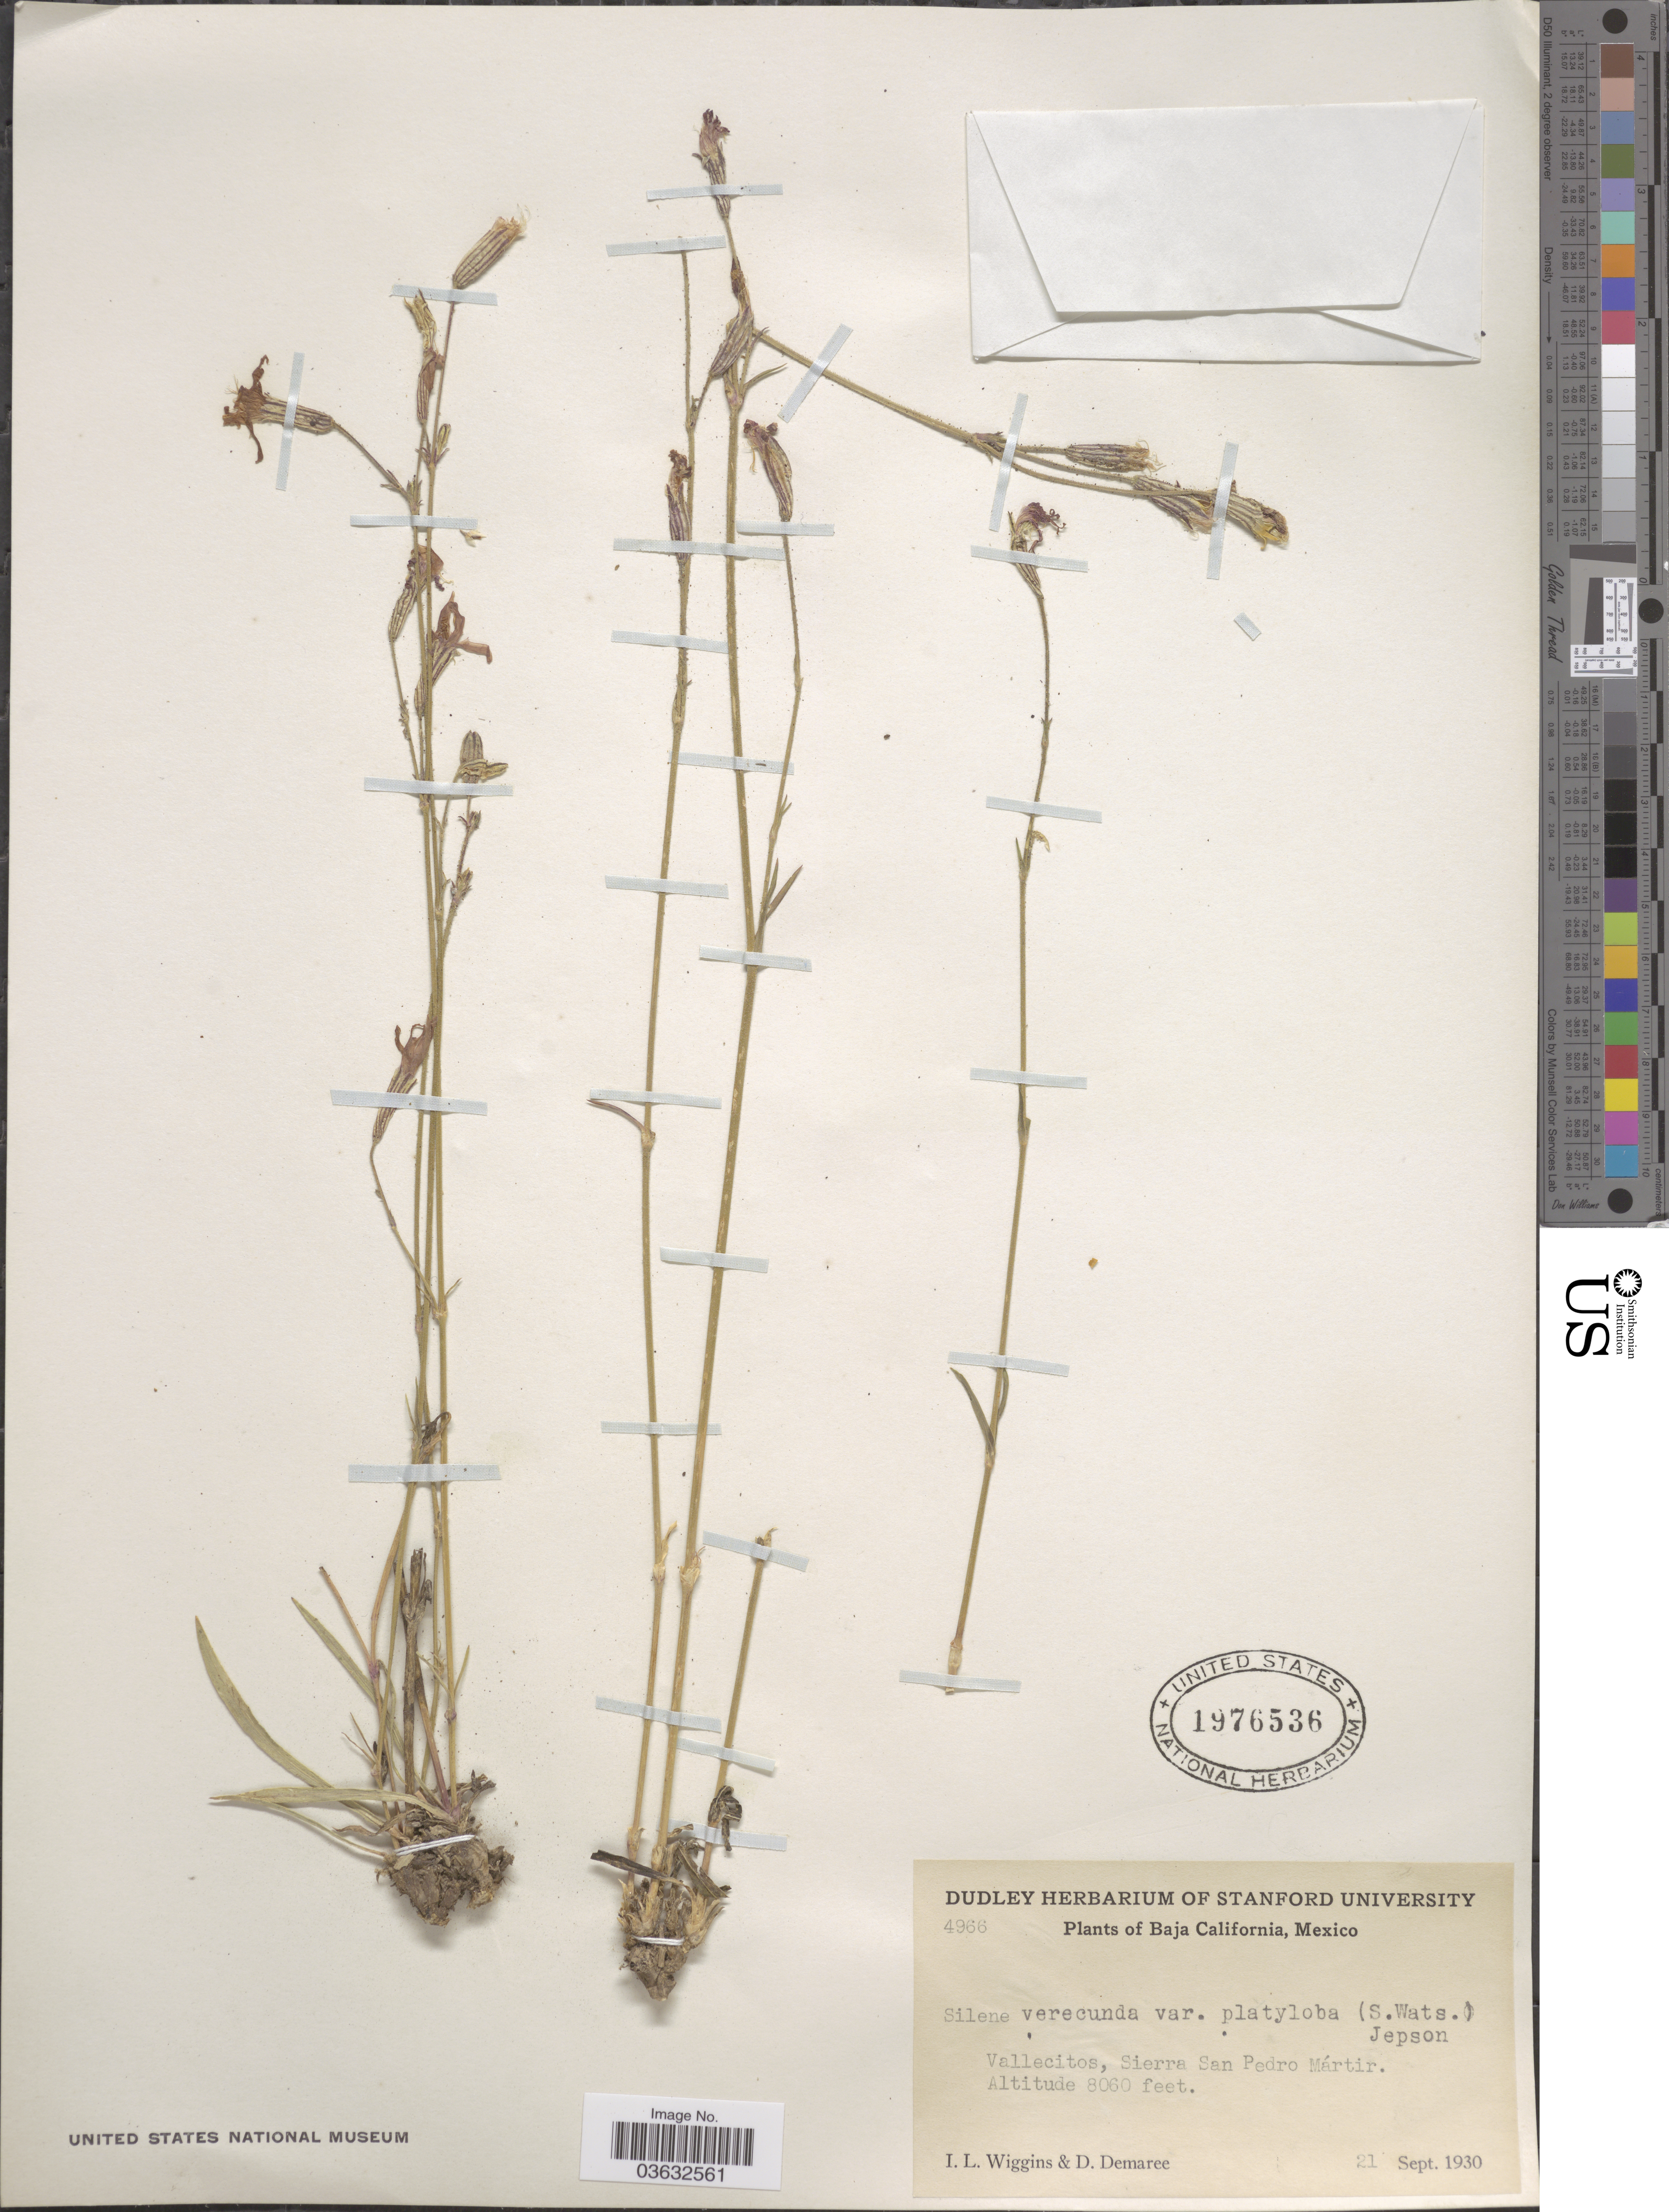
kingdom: Plantae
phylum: Tracheophyta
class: Magnoliopsida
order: Caryophyllales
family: Caryophyllaceae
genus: Silene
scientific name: Silene verecunda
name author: S. Watson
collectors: I. L. Wiggins & D. Demaree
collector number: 4966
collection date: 1930-09-21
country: Mexico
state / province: Baja California Norte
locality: Vallecitos, Sierra San Pedro Mártir.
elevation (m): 2457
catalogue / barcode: US 1976536